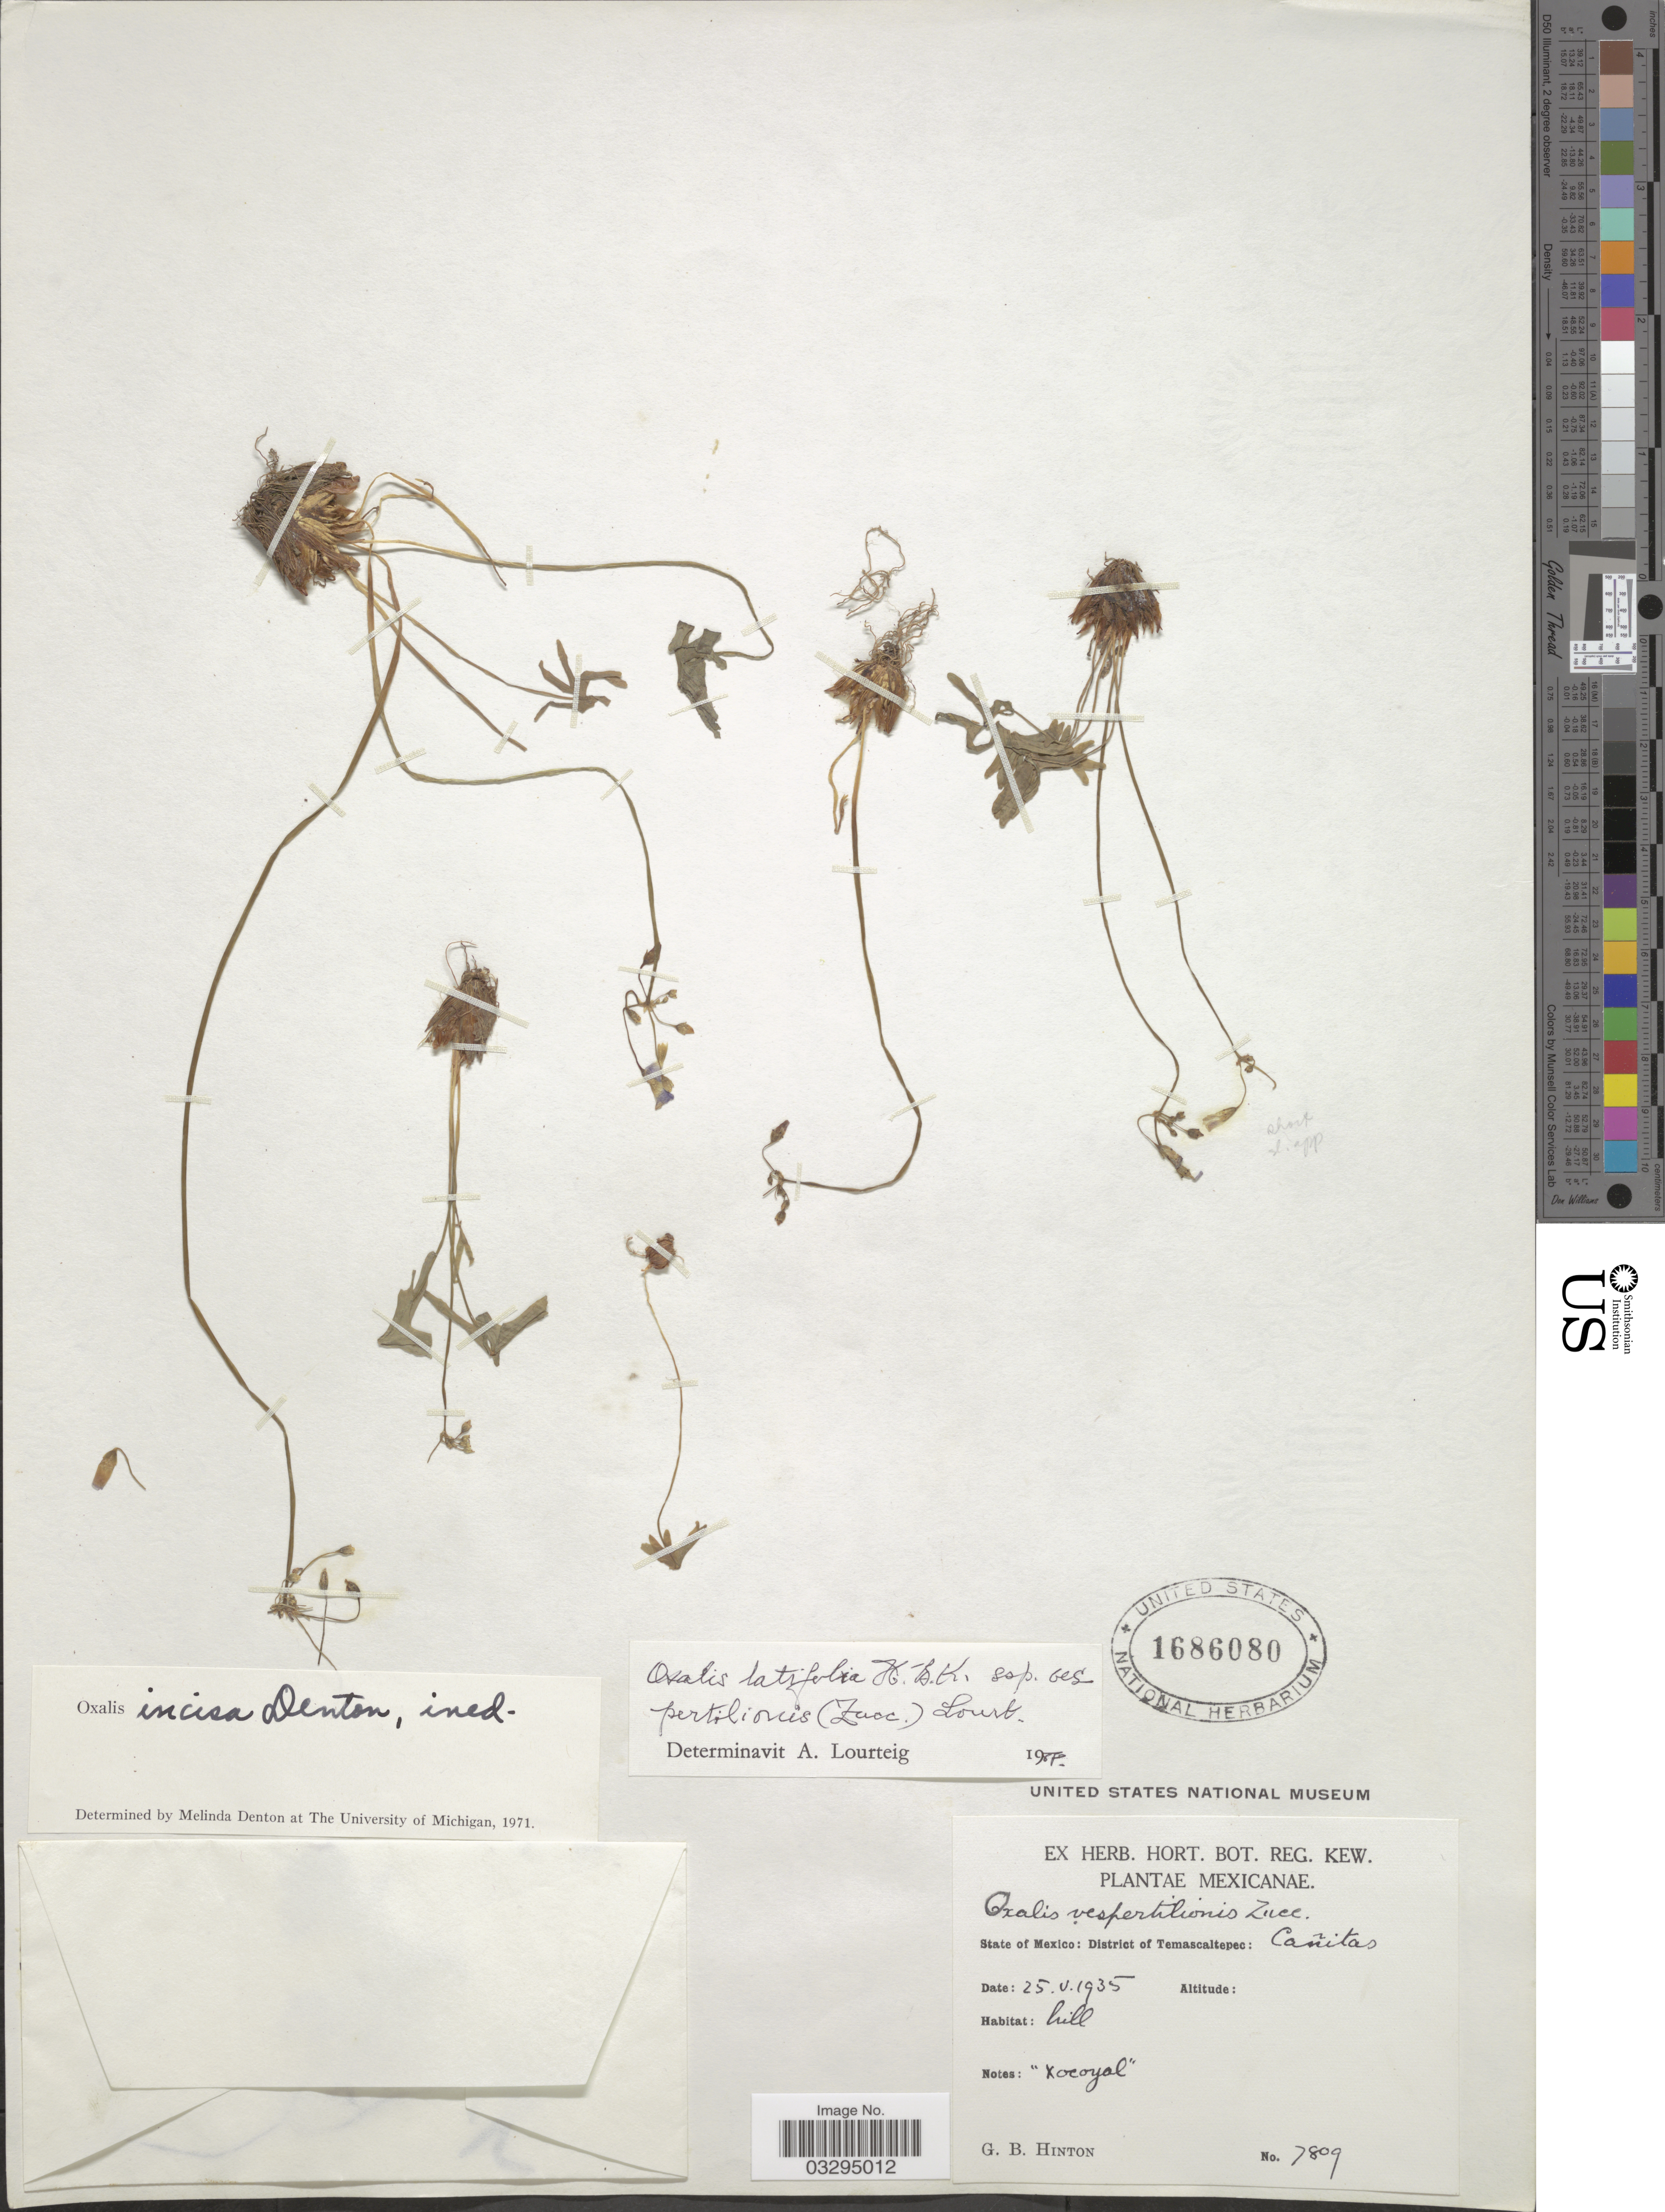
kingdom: Plantae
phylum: Tracheophyta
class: Magnoliopsida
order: Oxalidales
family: Oxalidaceae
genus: Oxalis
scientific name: Oxalis latifolia subsp. vespertilionis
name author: (Zucc.) Lourteig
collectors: G. B. Hinton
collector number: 7809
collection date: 1935-05-25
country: Mexico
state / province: México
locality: State of Mexico: District of Temascaltepec: Cañitas.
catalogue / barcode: US 1686080